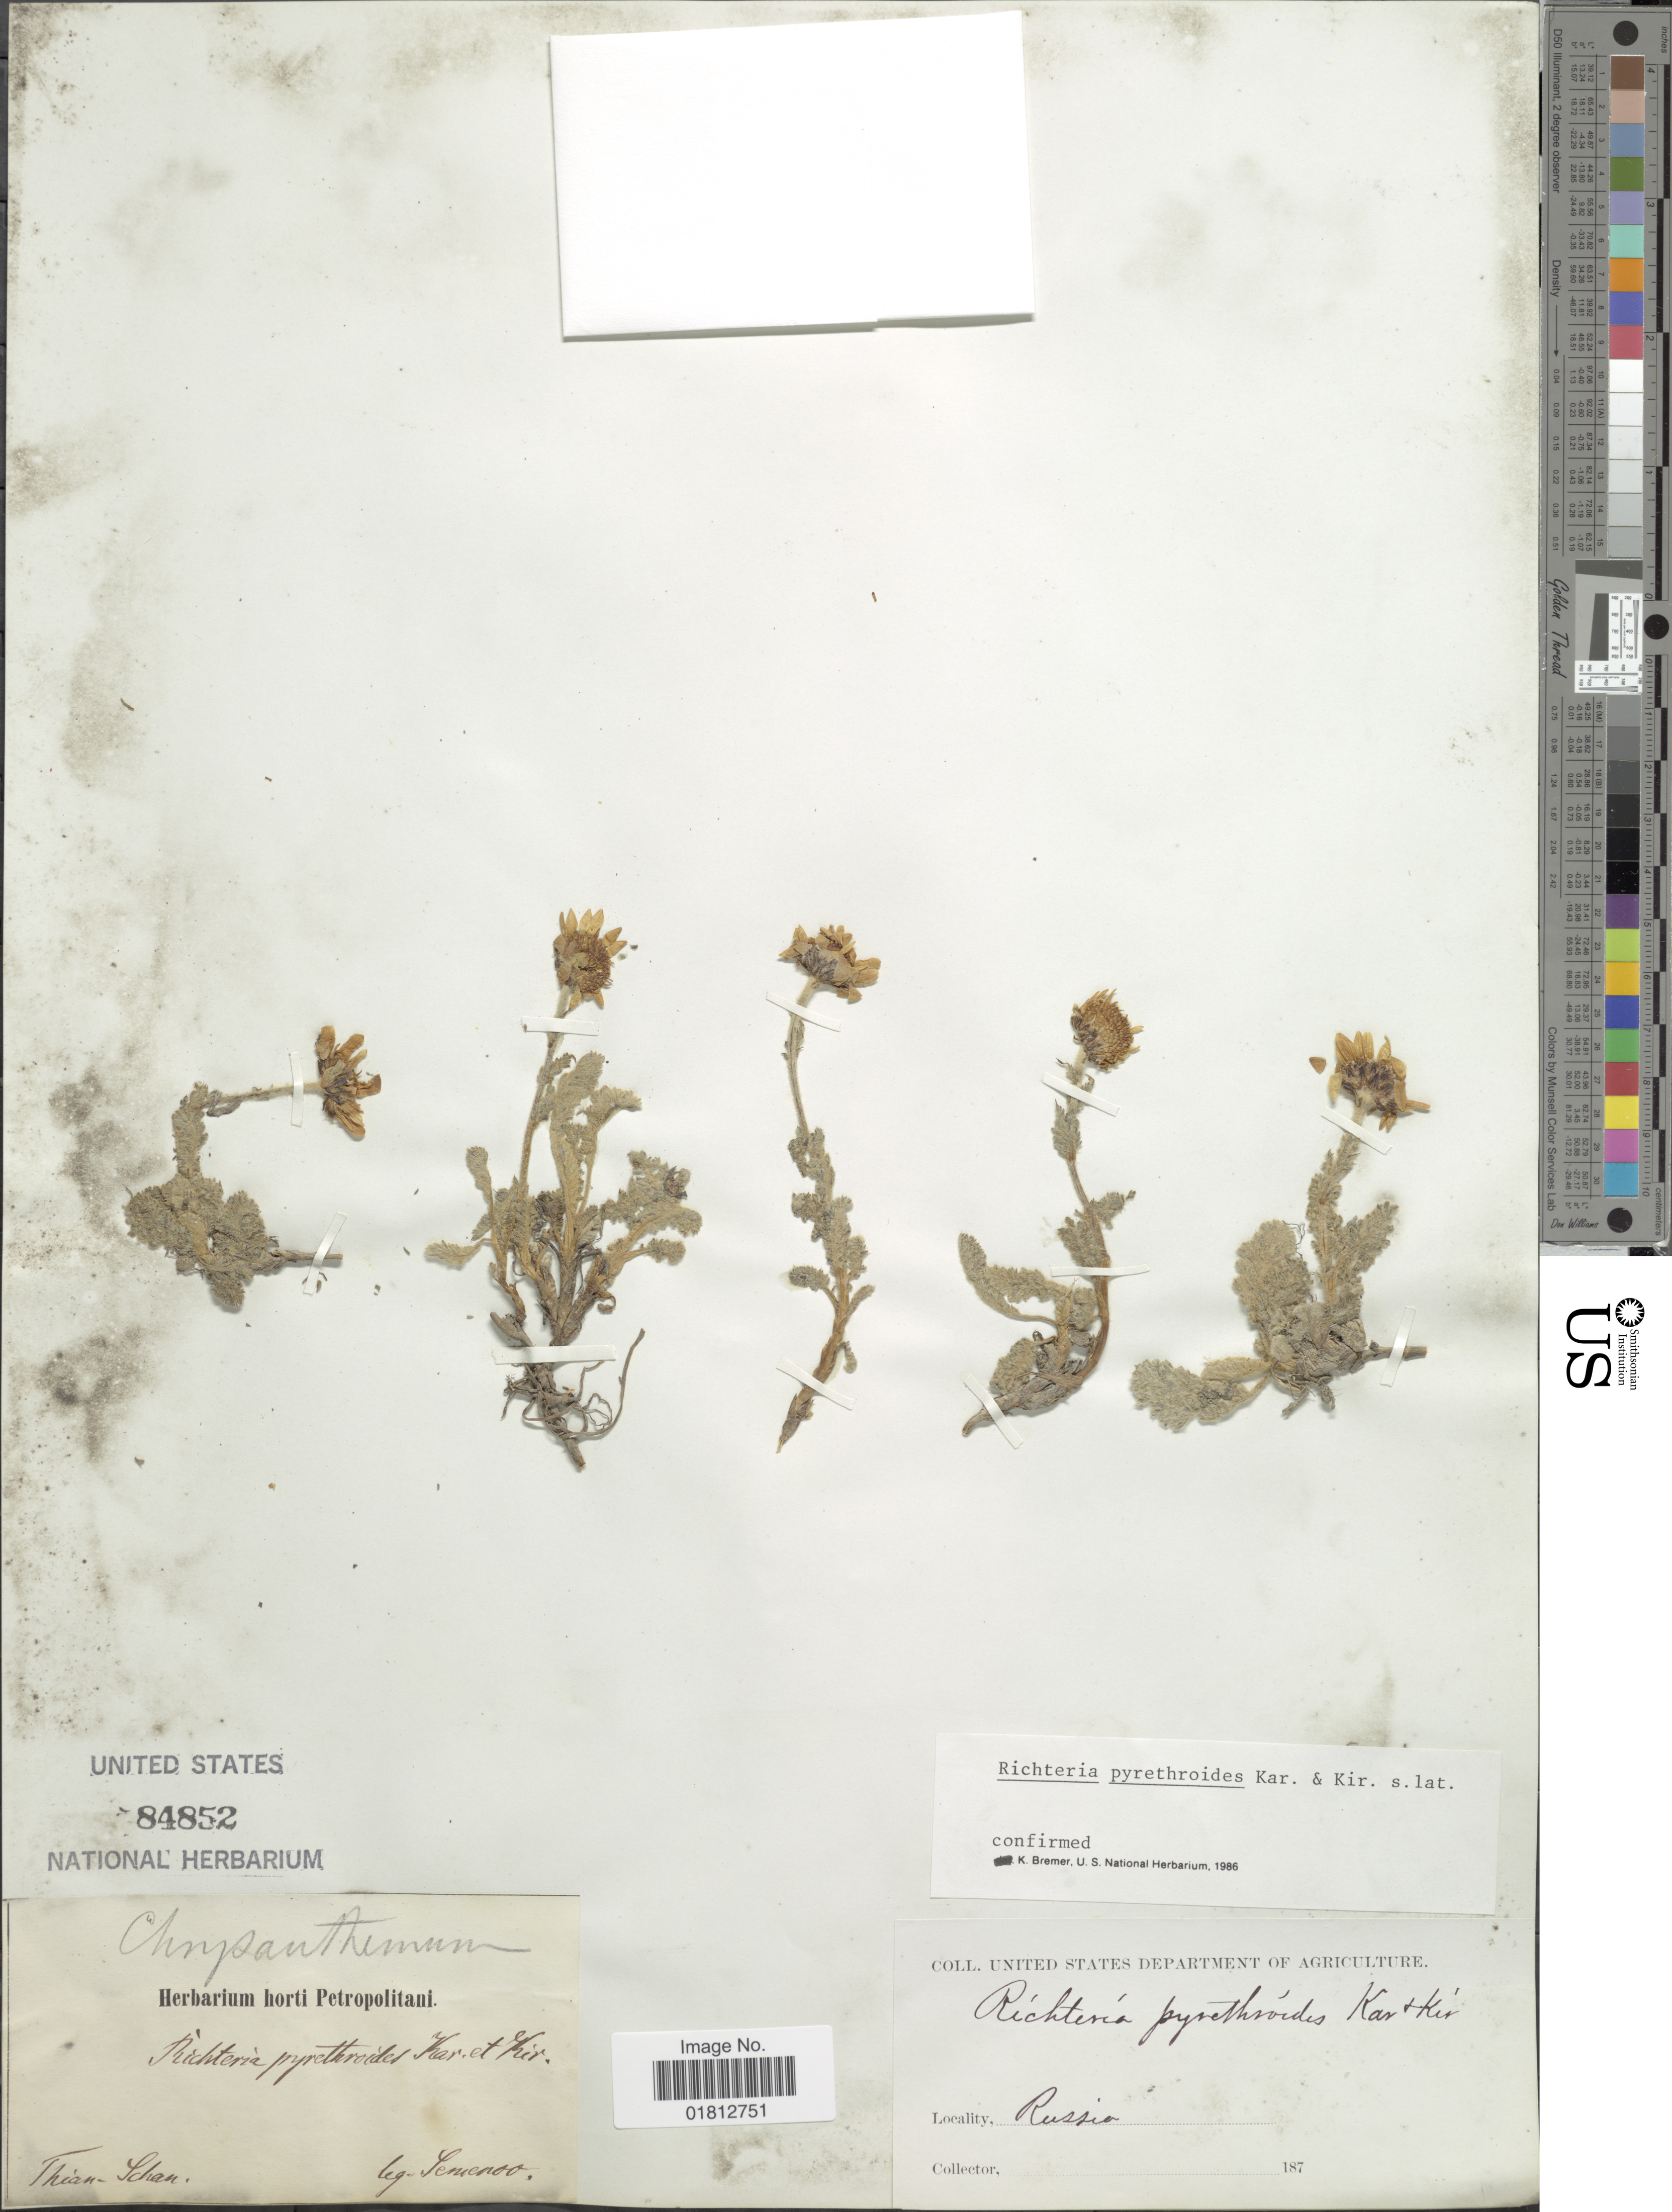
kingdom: Plantae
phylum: Tracheophyta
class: Magnoliopsida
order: Asterales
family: Asteraceae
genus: Richteria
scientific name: Richteria pyrethroides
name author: Kar. & Kir.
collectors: -- Semenov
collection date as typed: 187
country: Russian Federation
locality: Russia, Thian-Schan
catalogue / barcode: US 84852